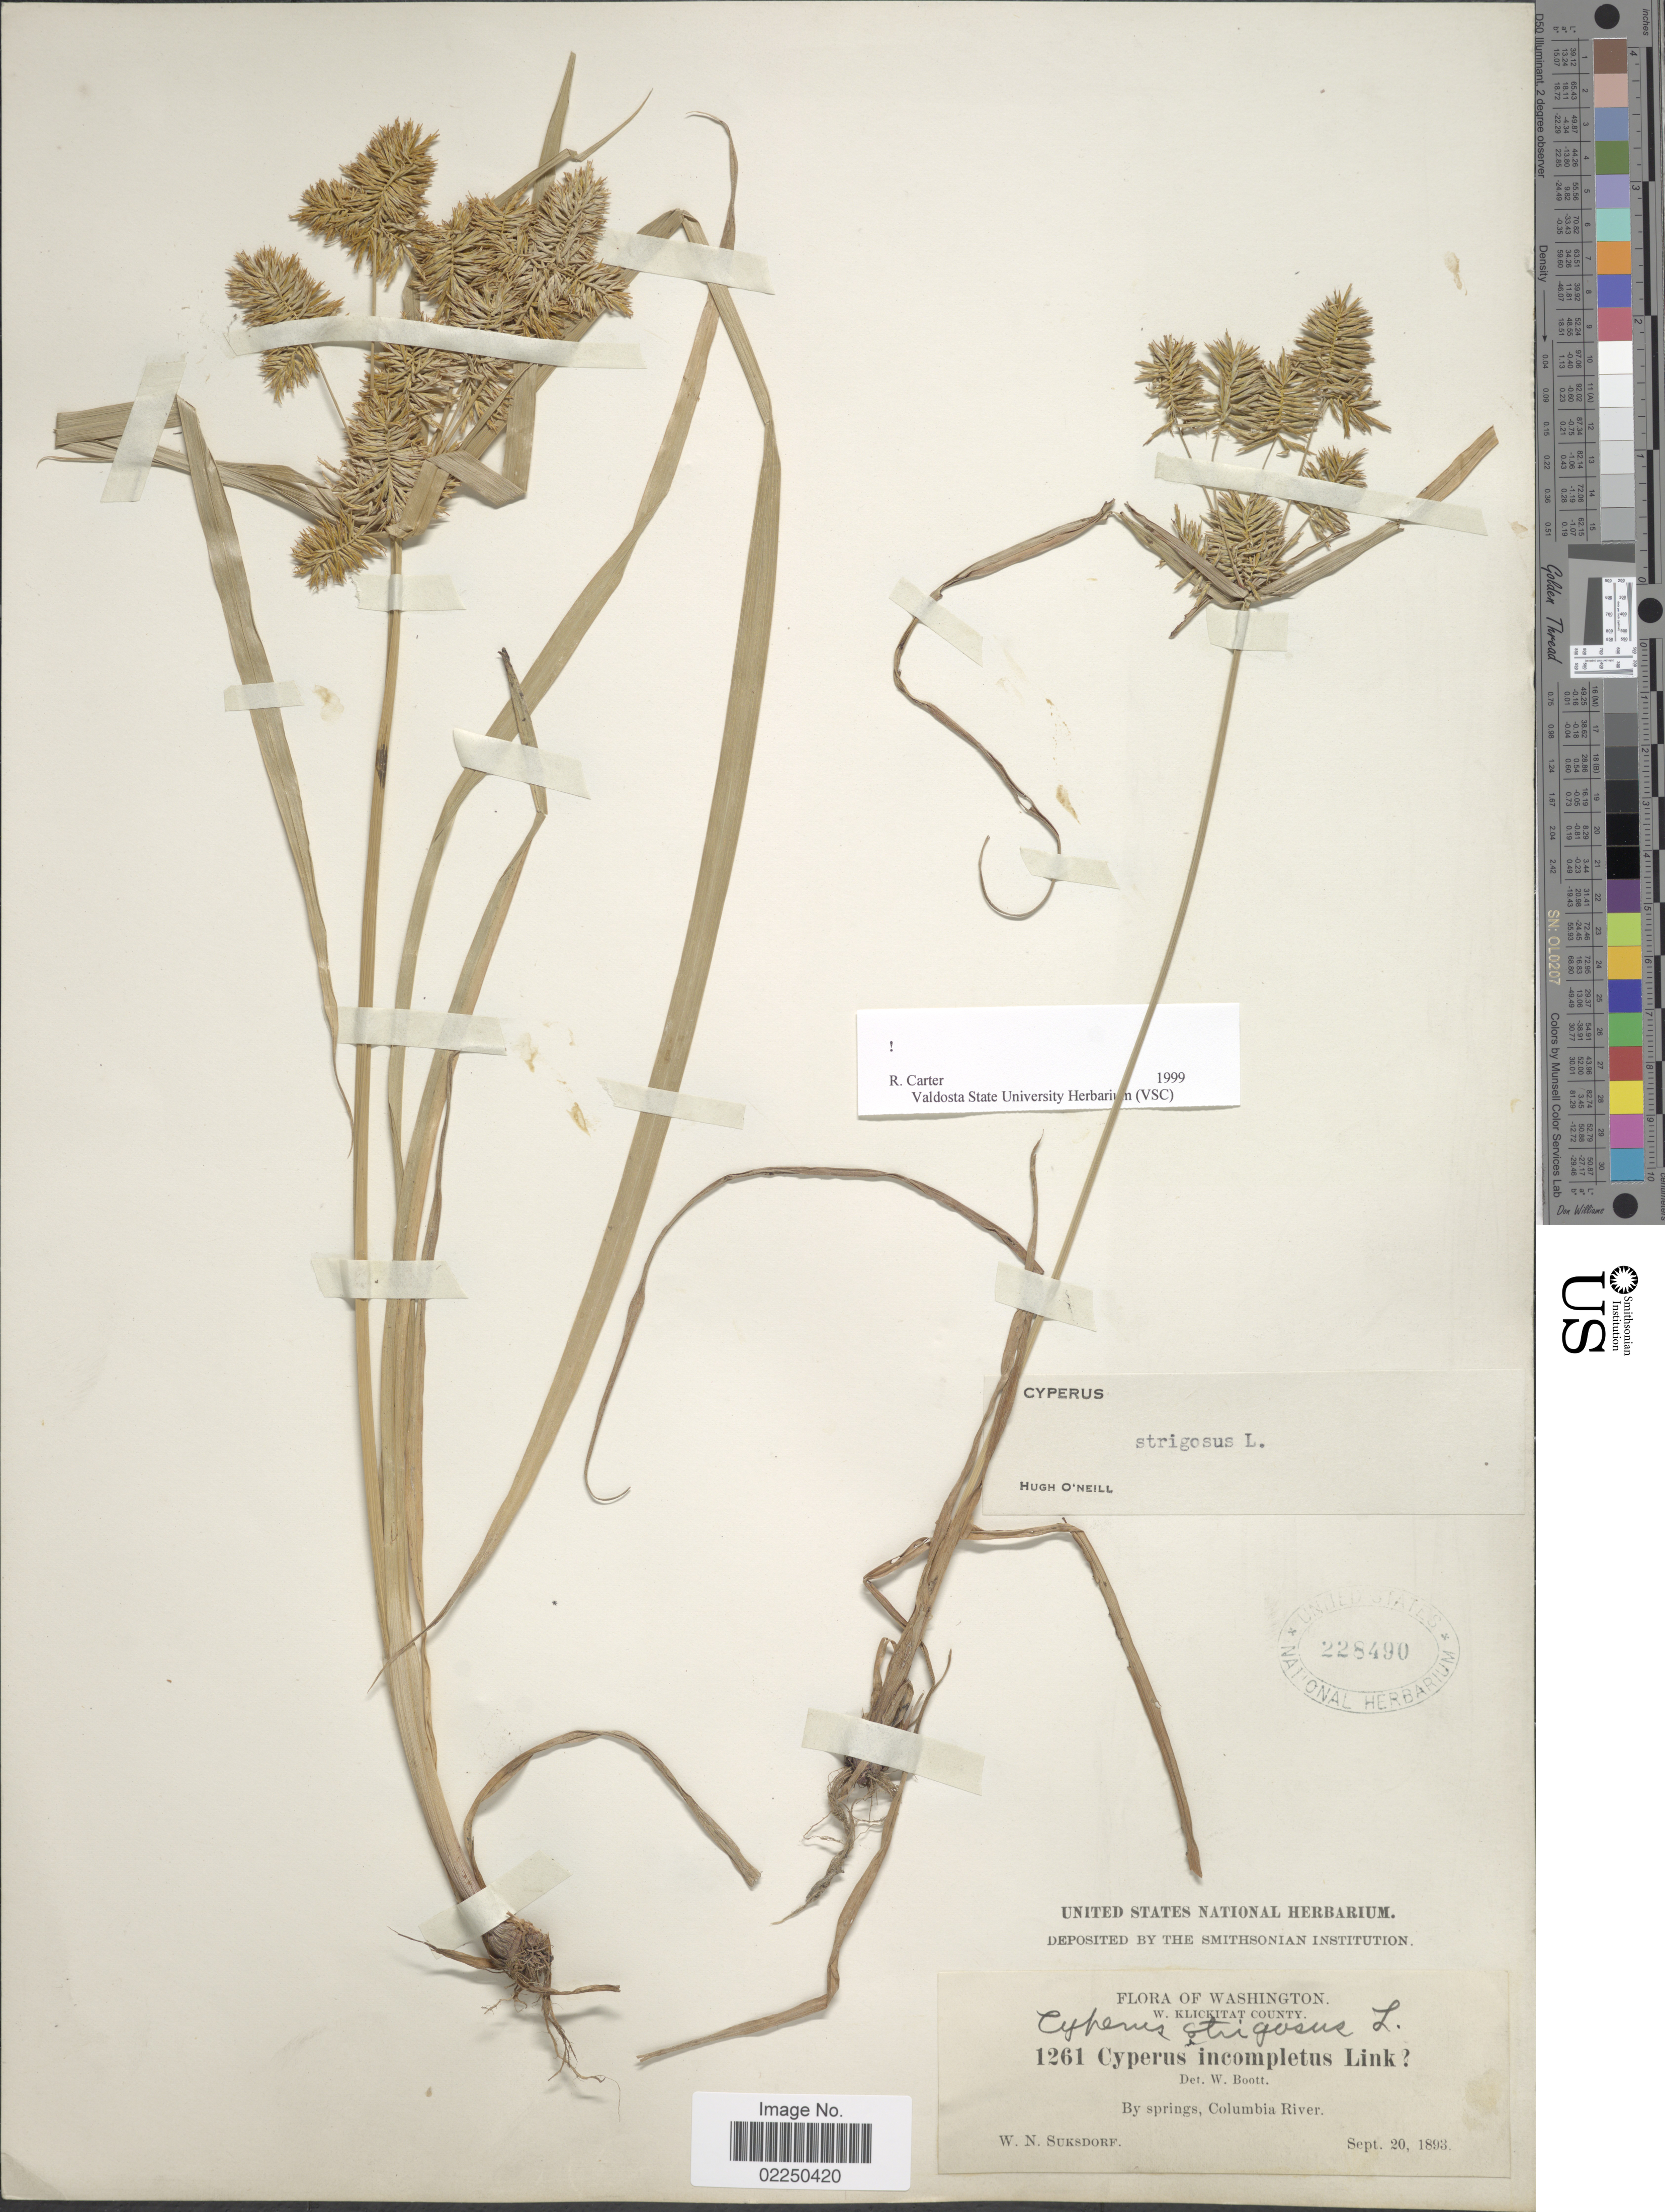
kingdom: Plantae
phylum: Tracheophyta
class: Liliopsida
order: Poales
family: Cyperaceae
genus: Cyperus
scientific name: Cyperus strigosus L.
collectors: W. N. Suksdorf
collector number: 1261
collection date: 1893-09-20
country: United States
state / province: Washington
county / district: Klickitat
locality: W. Klickitat County, by springs, Columbia River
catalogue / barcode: US 228490